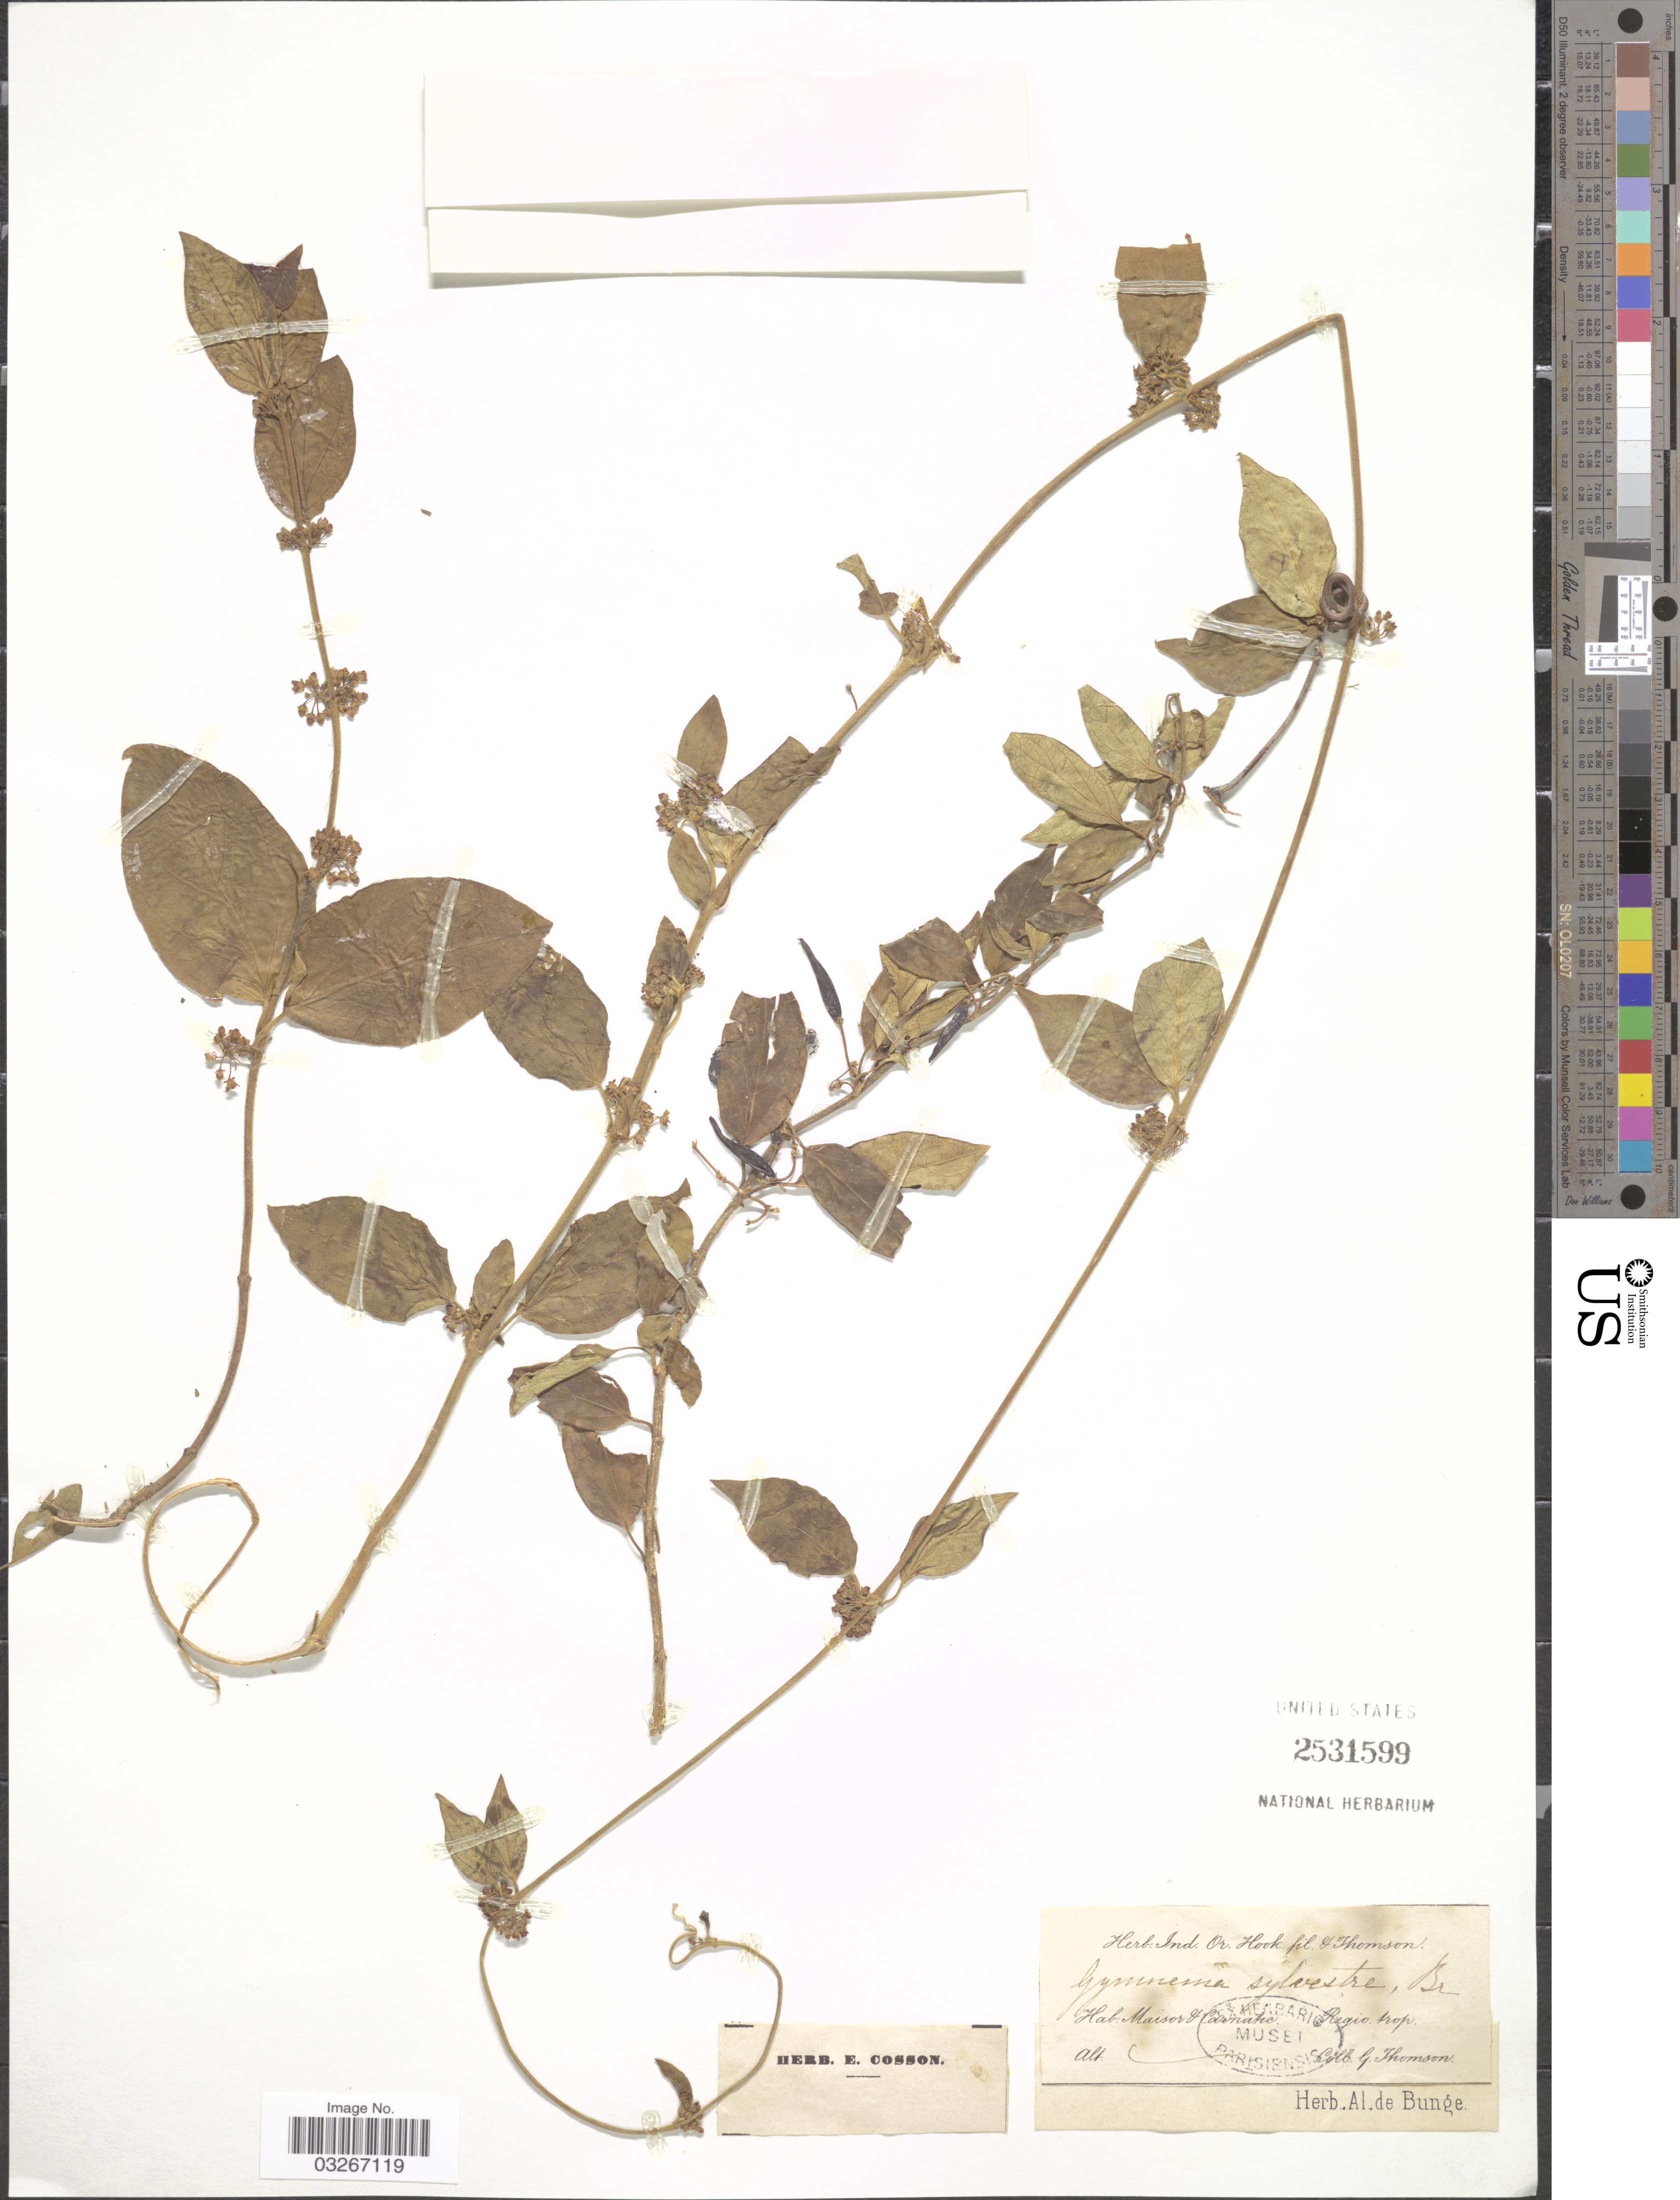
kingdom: Plantae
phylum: Tracheophyta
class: Magnoliopsida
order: Gentianales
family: Apocynaceae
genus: Gymnema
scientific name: Gymnema sylvestre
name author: (Retz.) R. Br. ex Schult. in Roem. & Schult.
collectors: G. Thomson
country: India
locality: Maisor & Carnatic.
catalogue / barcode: US 2531599